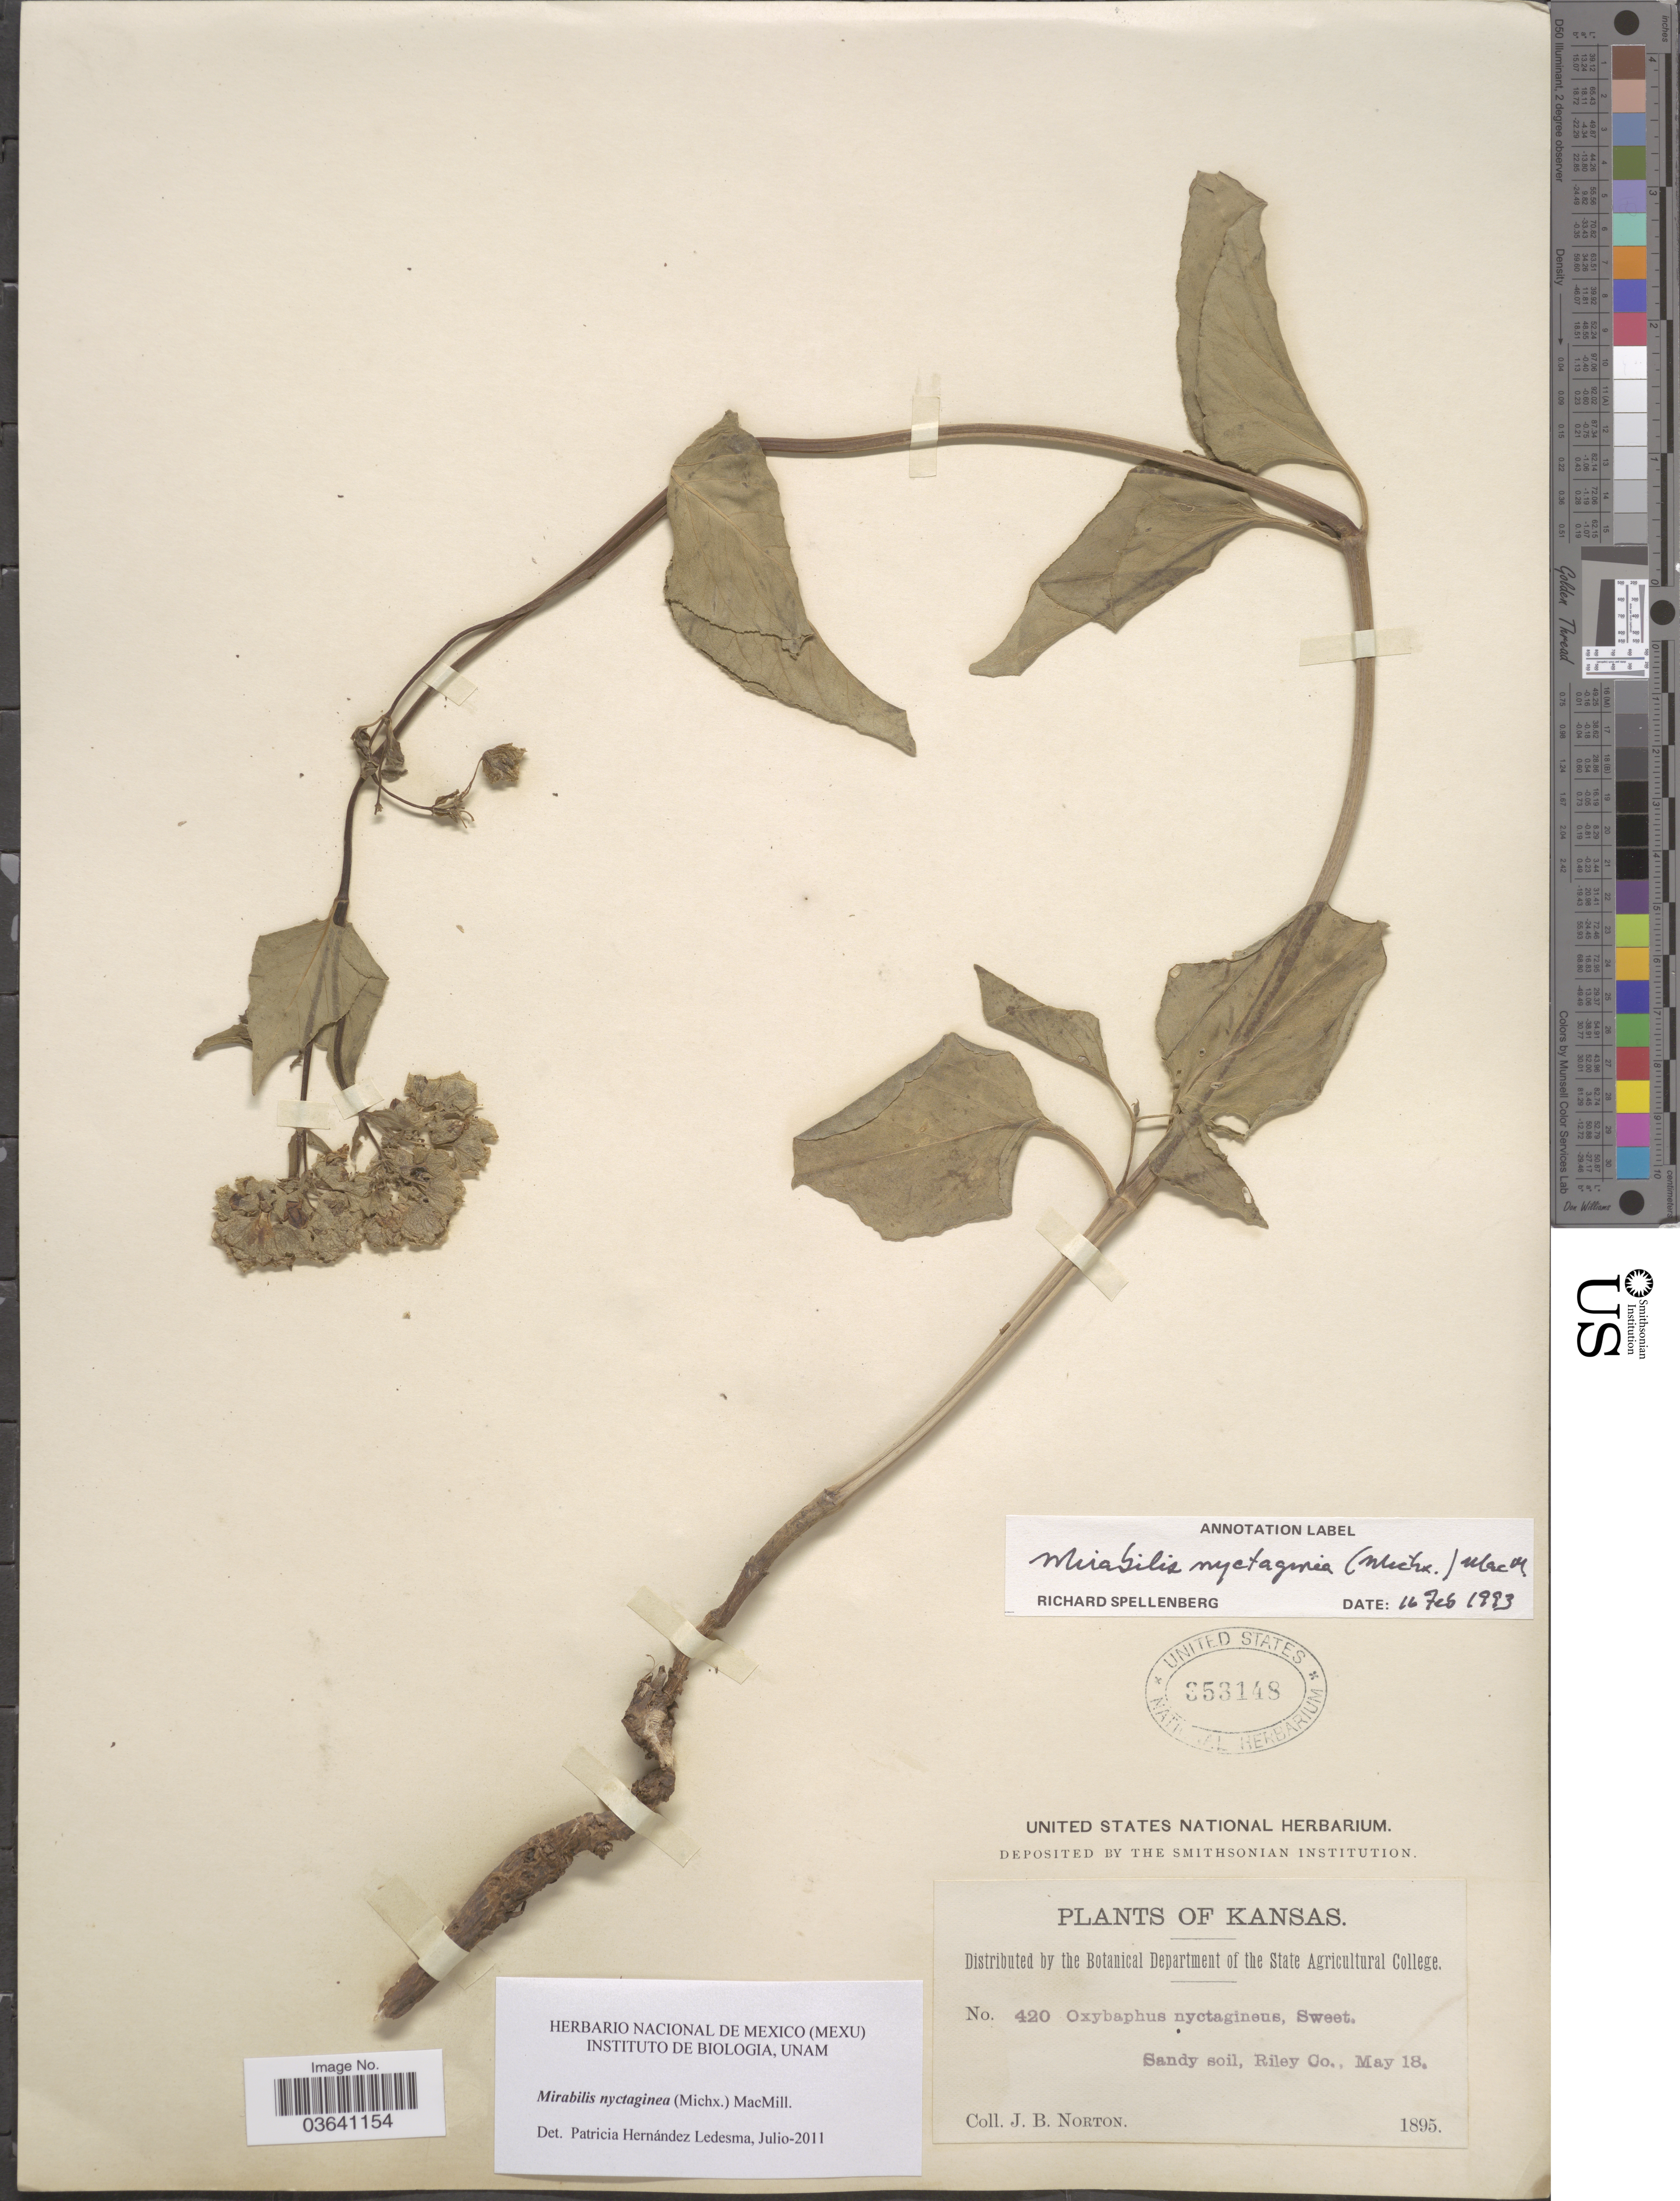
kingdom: Plantae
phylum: Tracheophyta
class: Magnoliopsida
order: Caryophyllales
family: Nyctaginaceae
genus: Mirabilis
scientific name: Mirabilis nyctaginea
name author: (Michx.) MacMill.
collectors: J. B. Norton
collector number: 420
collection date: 1895-05-18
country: United States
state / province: Kansas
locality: Riley Co.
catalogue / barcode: US 353148